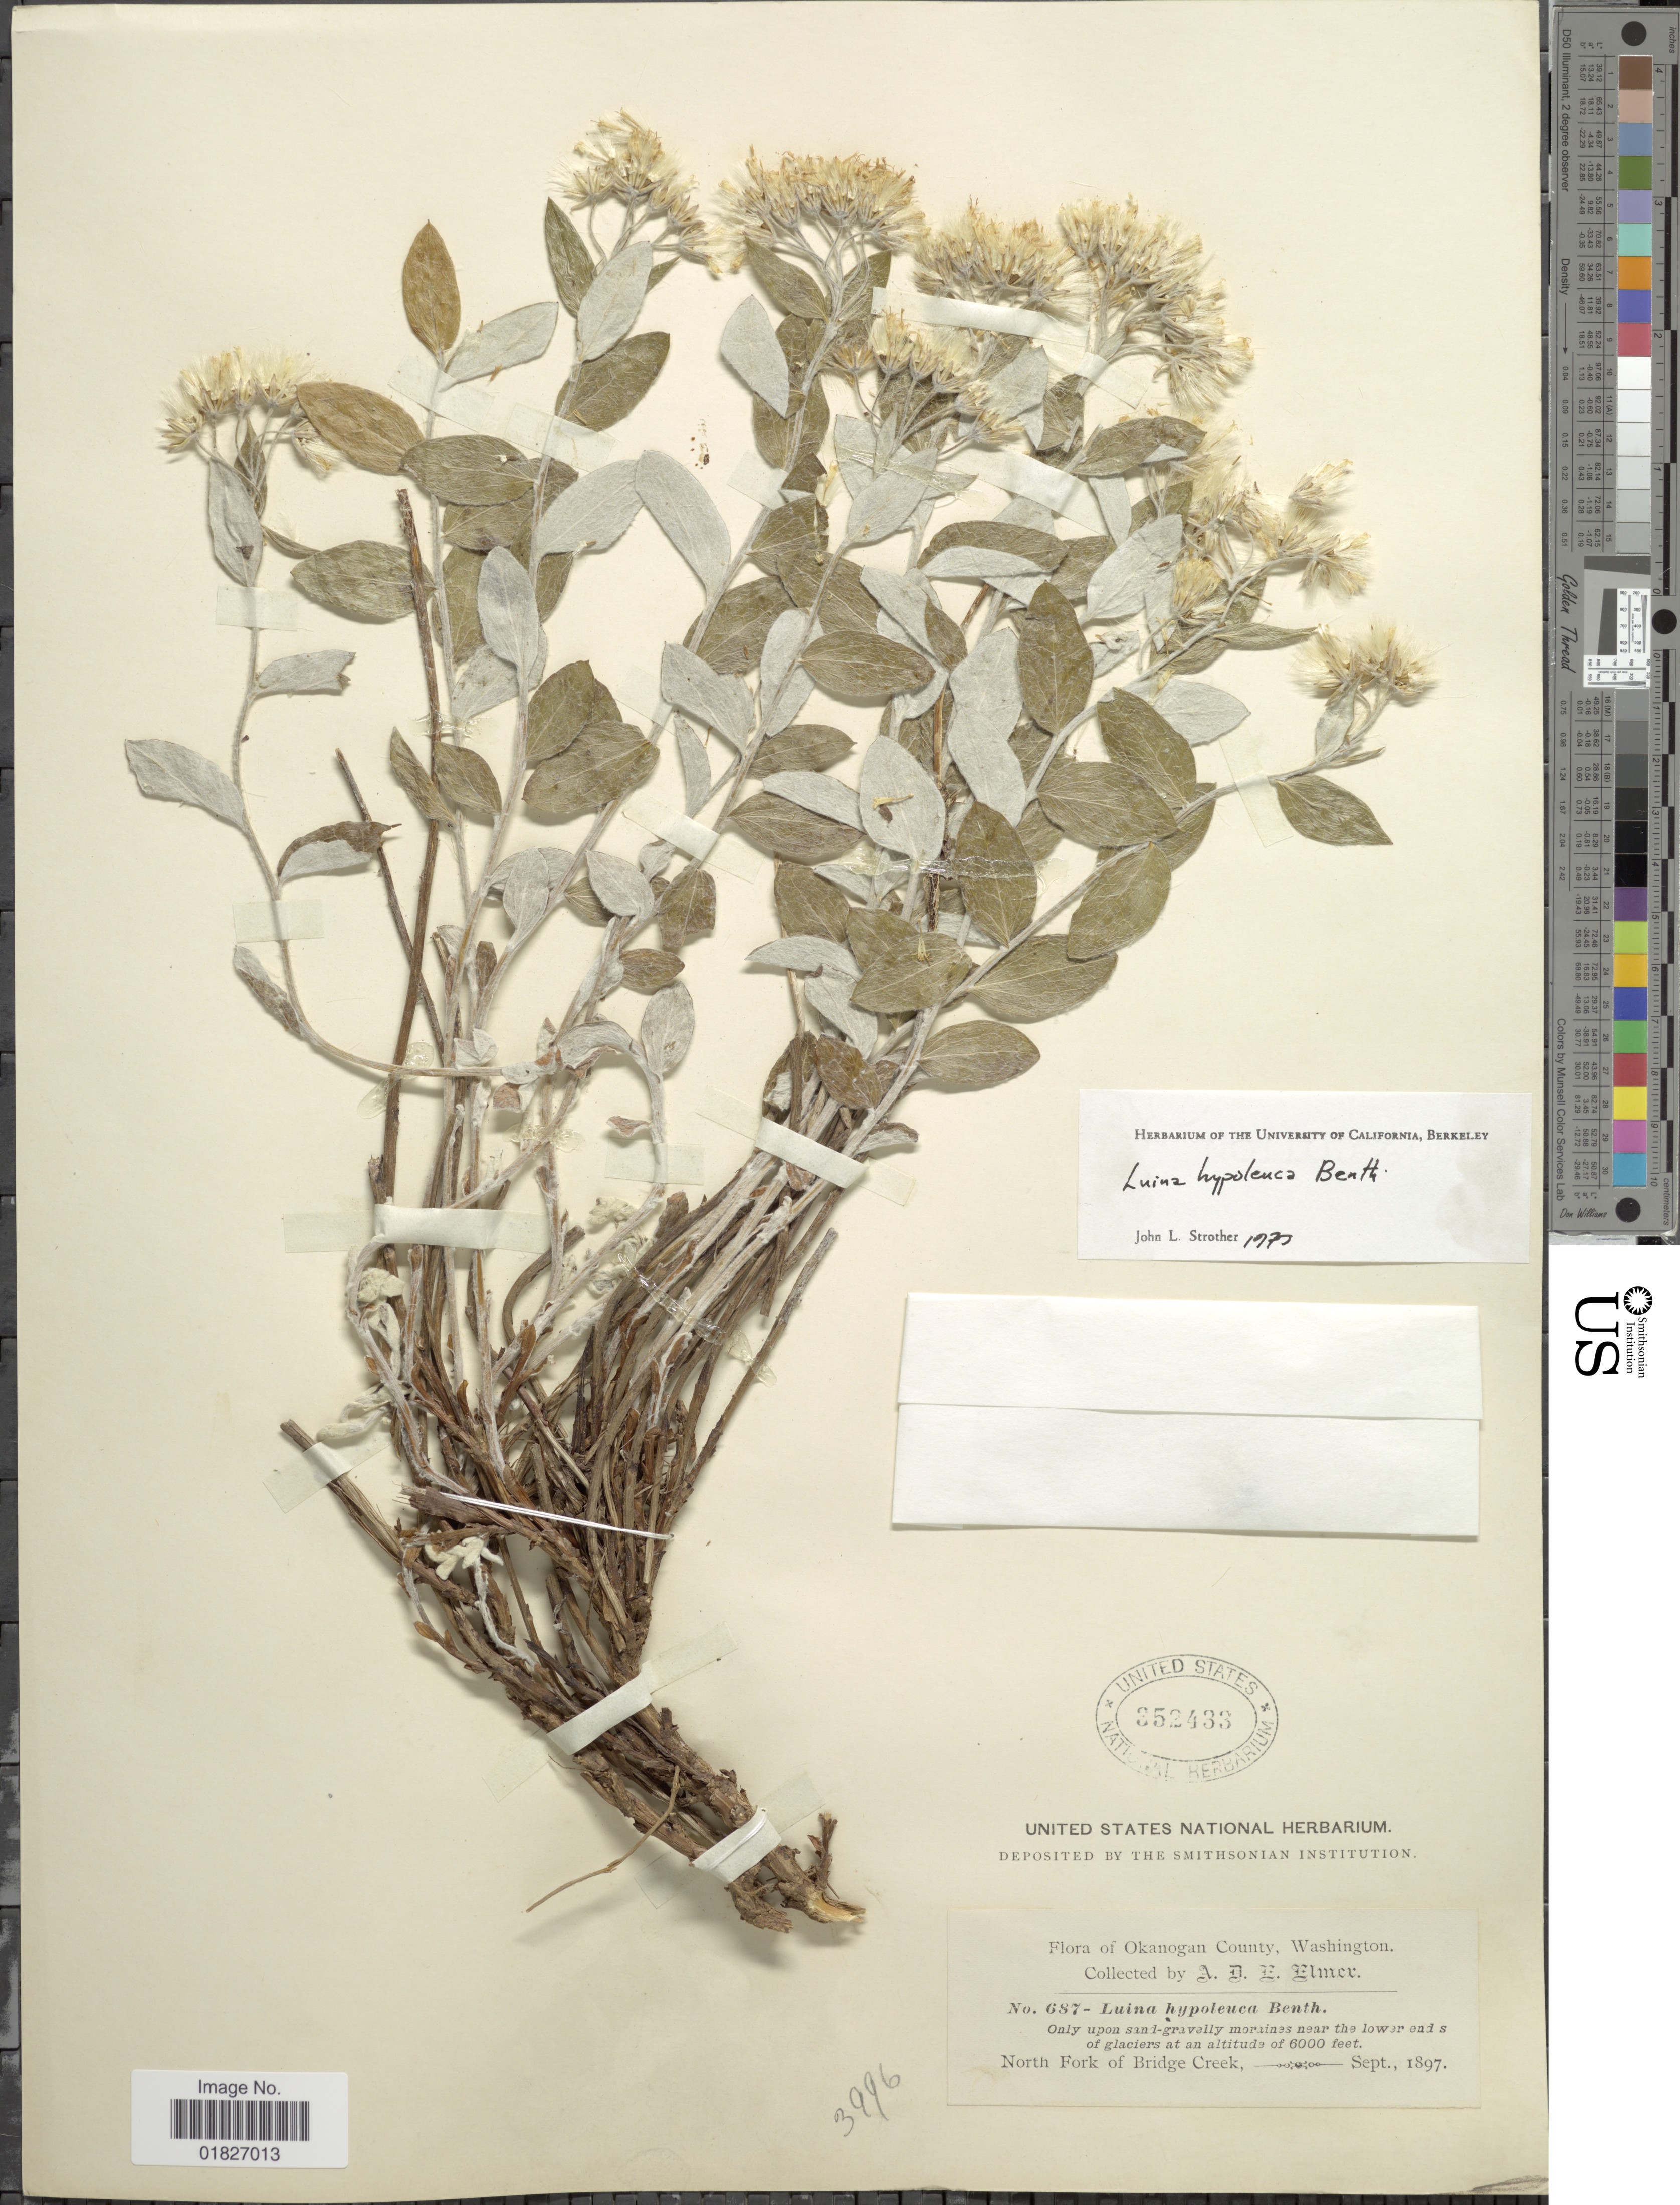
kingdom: Plantae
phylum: Tracheophyta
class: Magnoliopsida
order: Asterales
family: Asteraceae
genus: Luina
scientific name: Luina hypoleuca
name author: Benth.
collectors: A. D. E. Elmer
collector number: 687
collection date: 1897-09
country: United States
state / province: Washington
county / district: Okanogan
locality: Okanogan County, North Fork of Bridge Creek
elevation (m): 1829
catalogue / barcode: US 352433